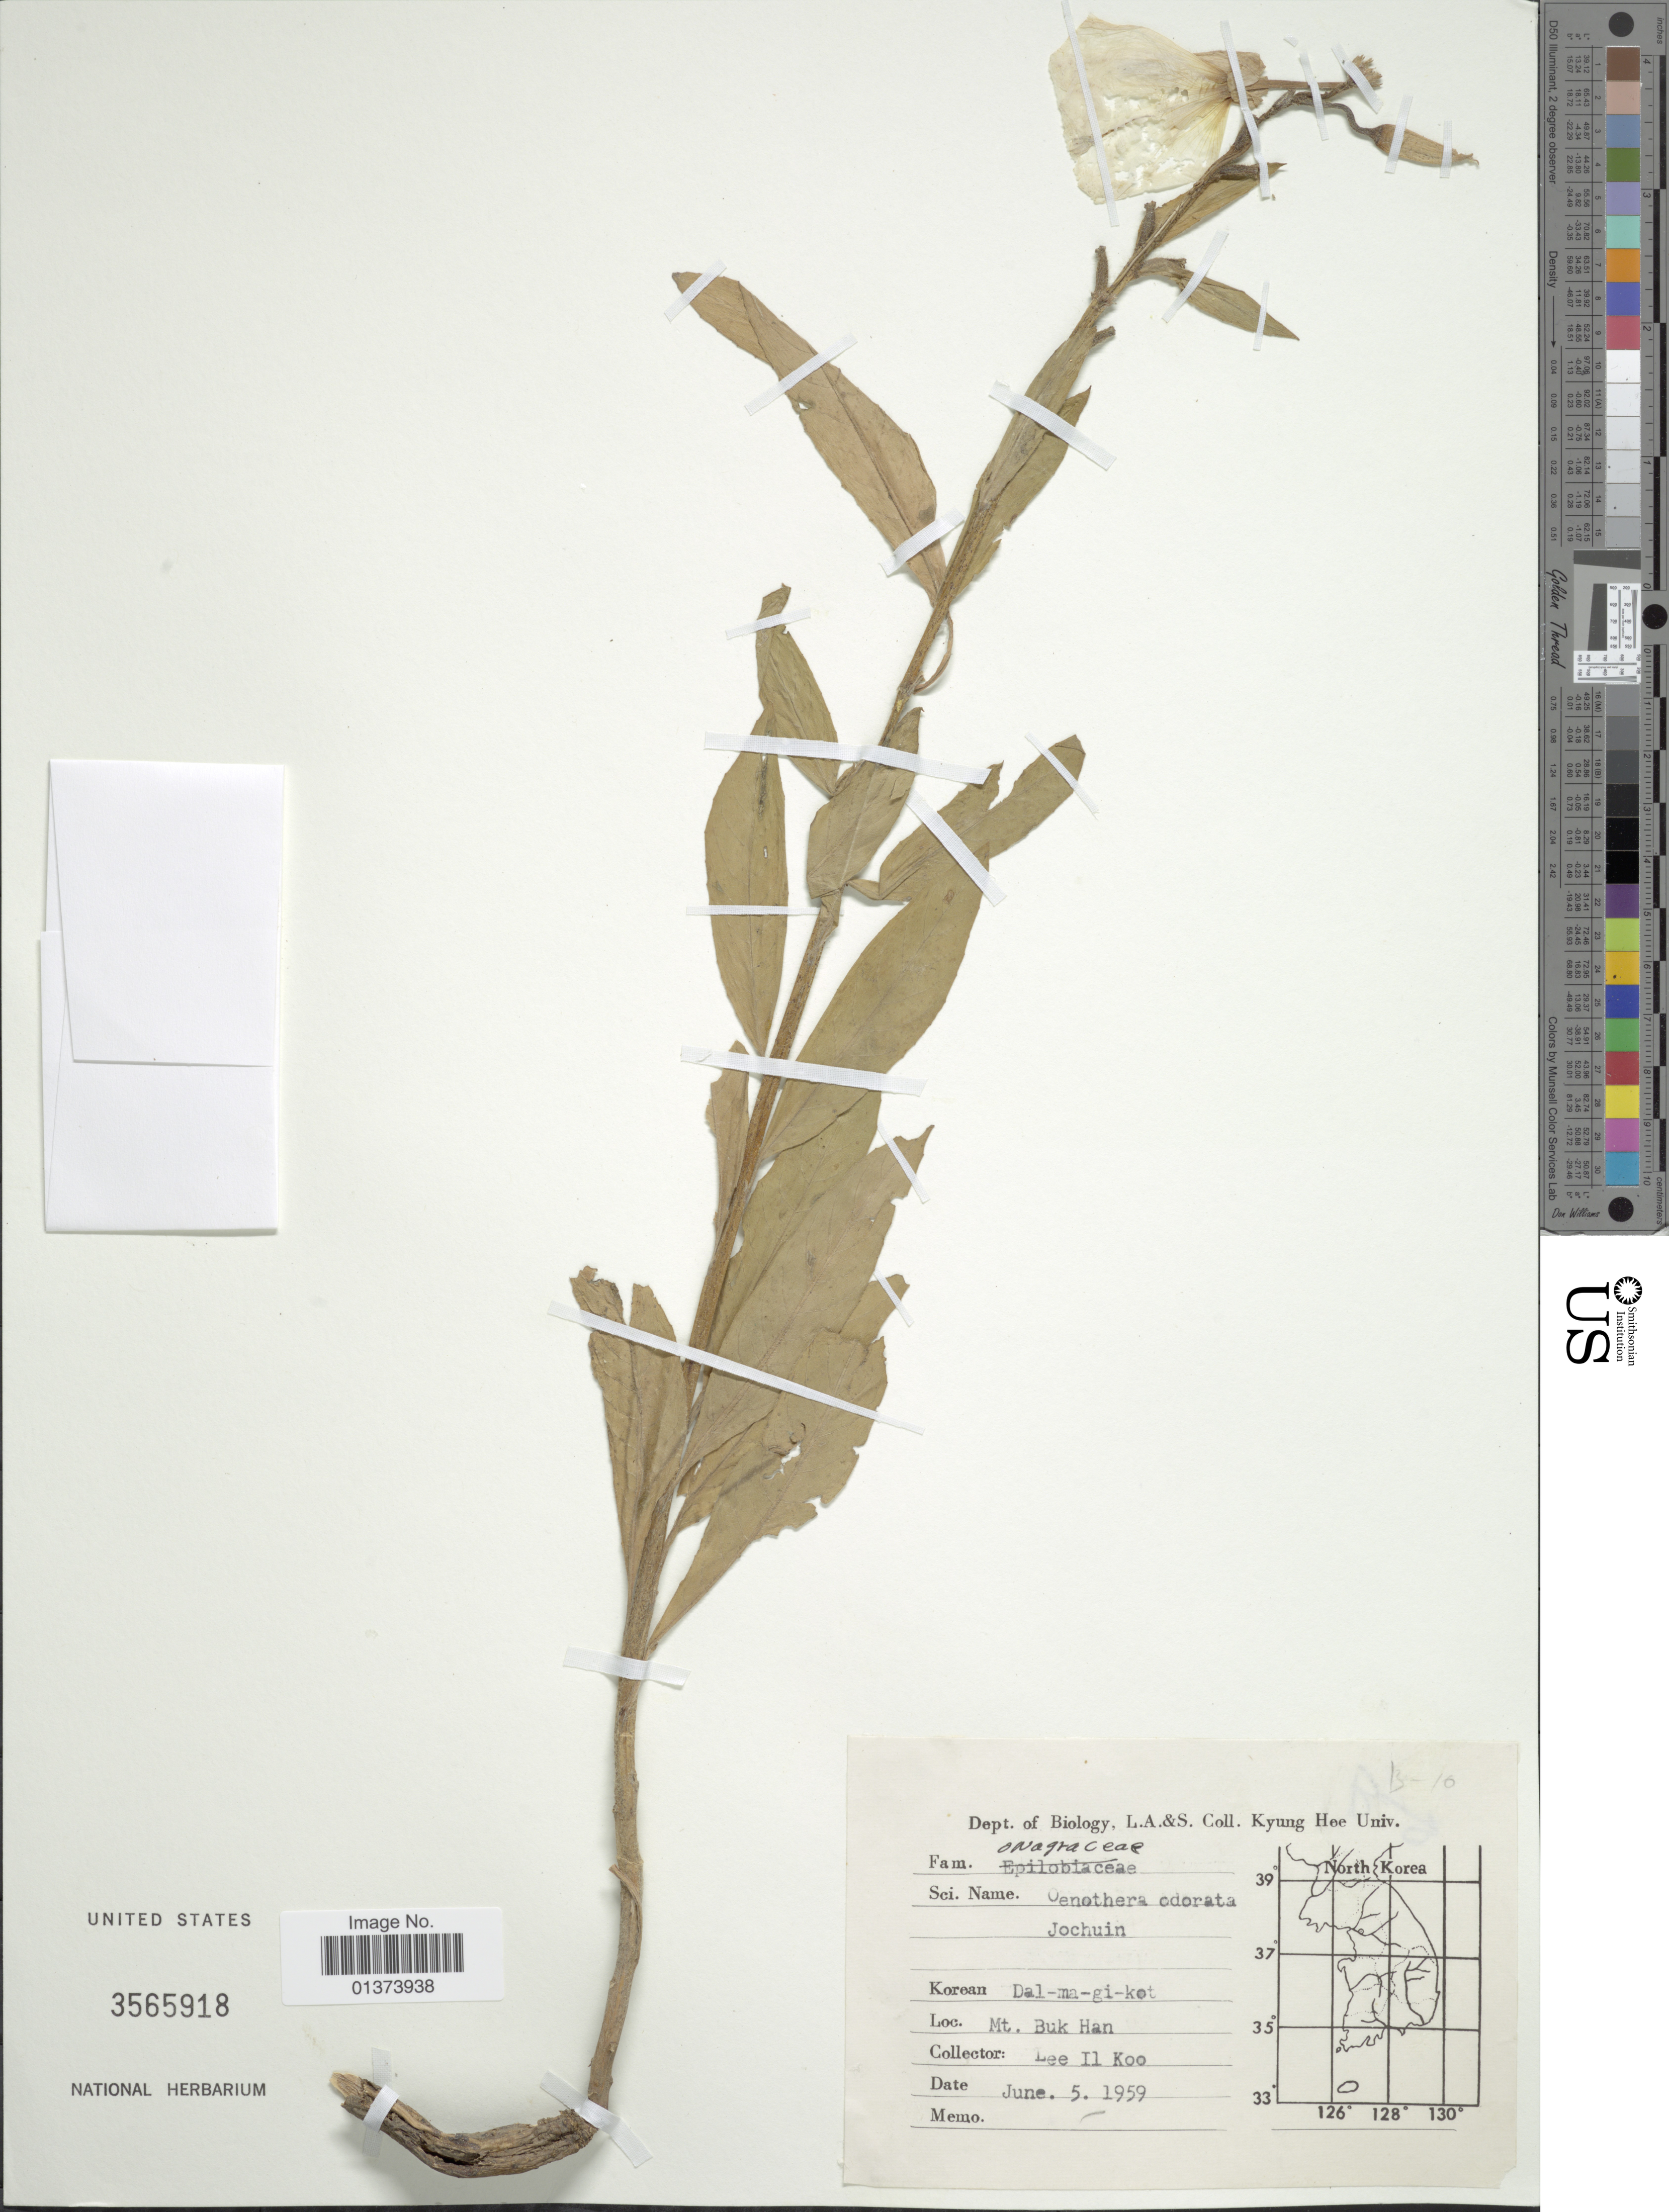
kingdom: Plantae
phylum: Tracheophyta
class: Magnoliopsida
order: Myrtales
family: Onagraceae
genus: Oenothera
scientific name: Oenothera odorata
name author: Jacq.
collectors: Il-Ko Lee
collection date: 1959-06-05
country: South Korea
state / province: Gyeonggi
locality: Mt. Buk Han.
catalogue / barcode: US 3565918